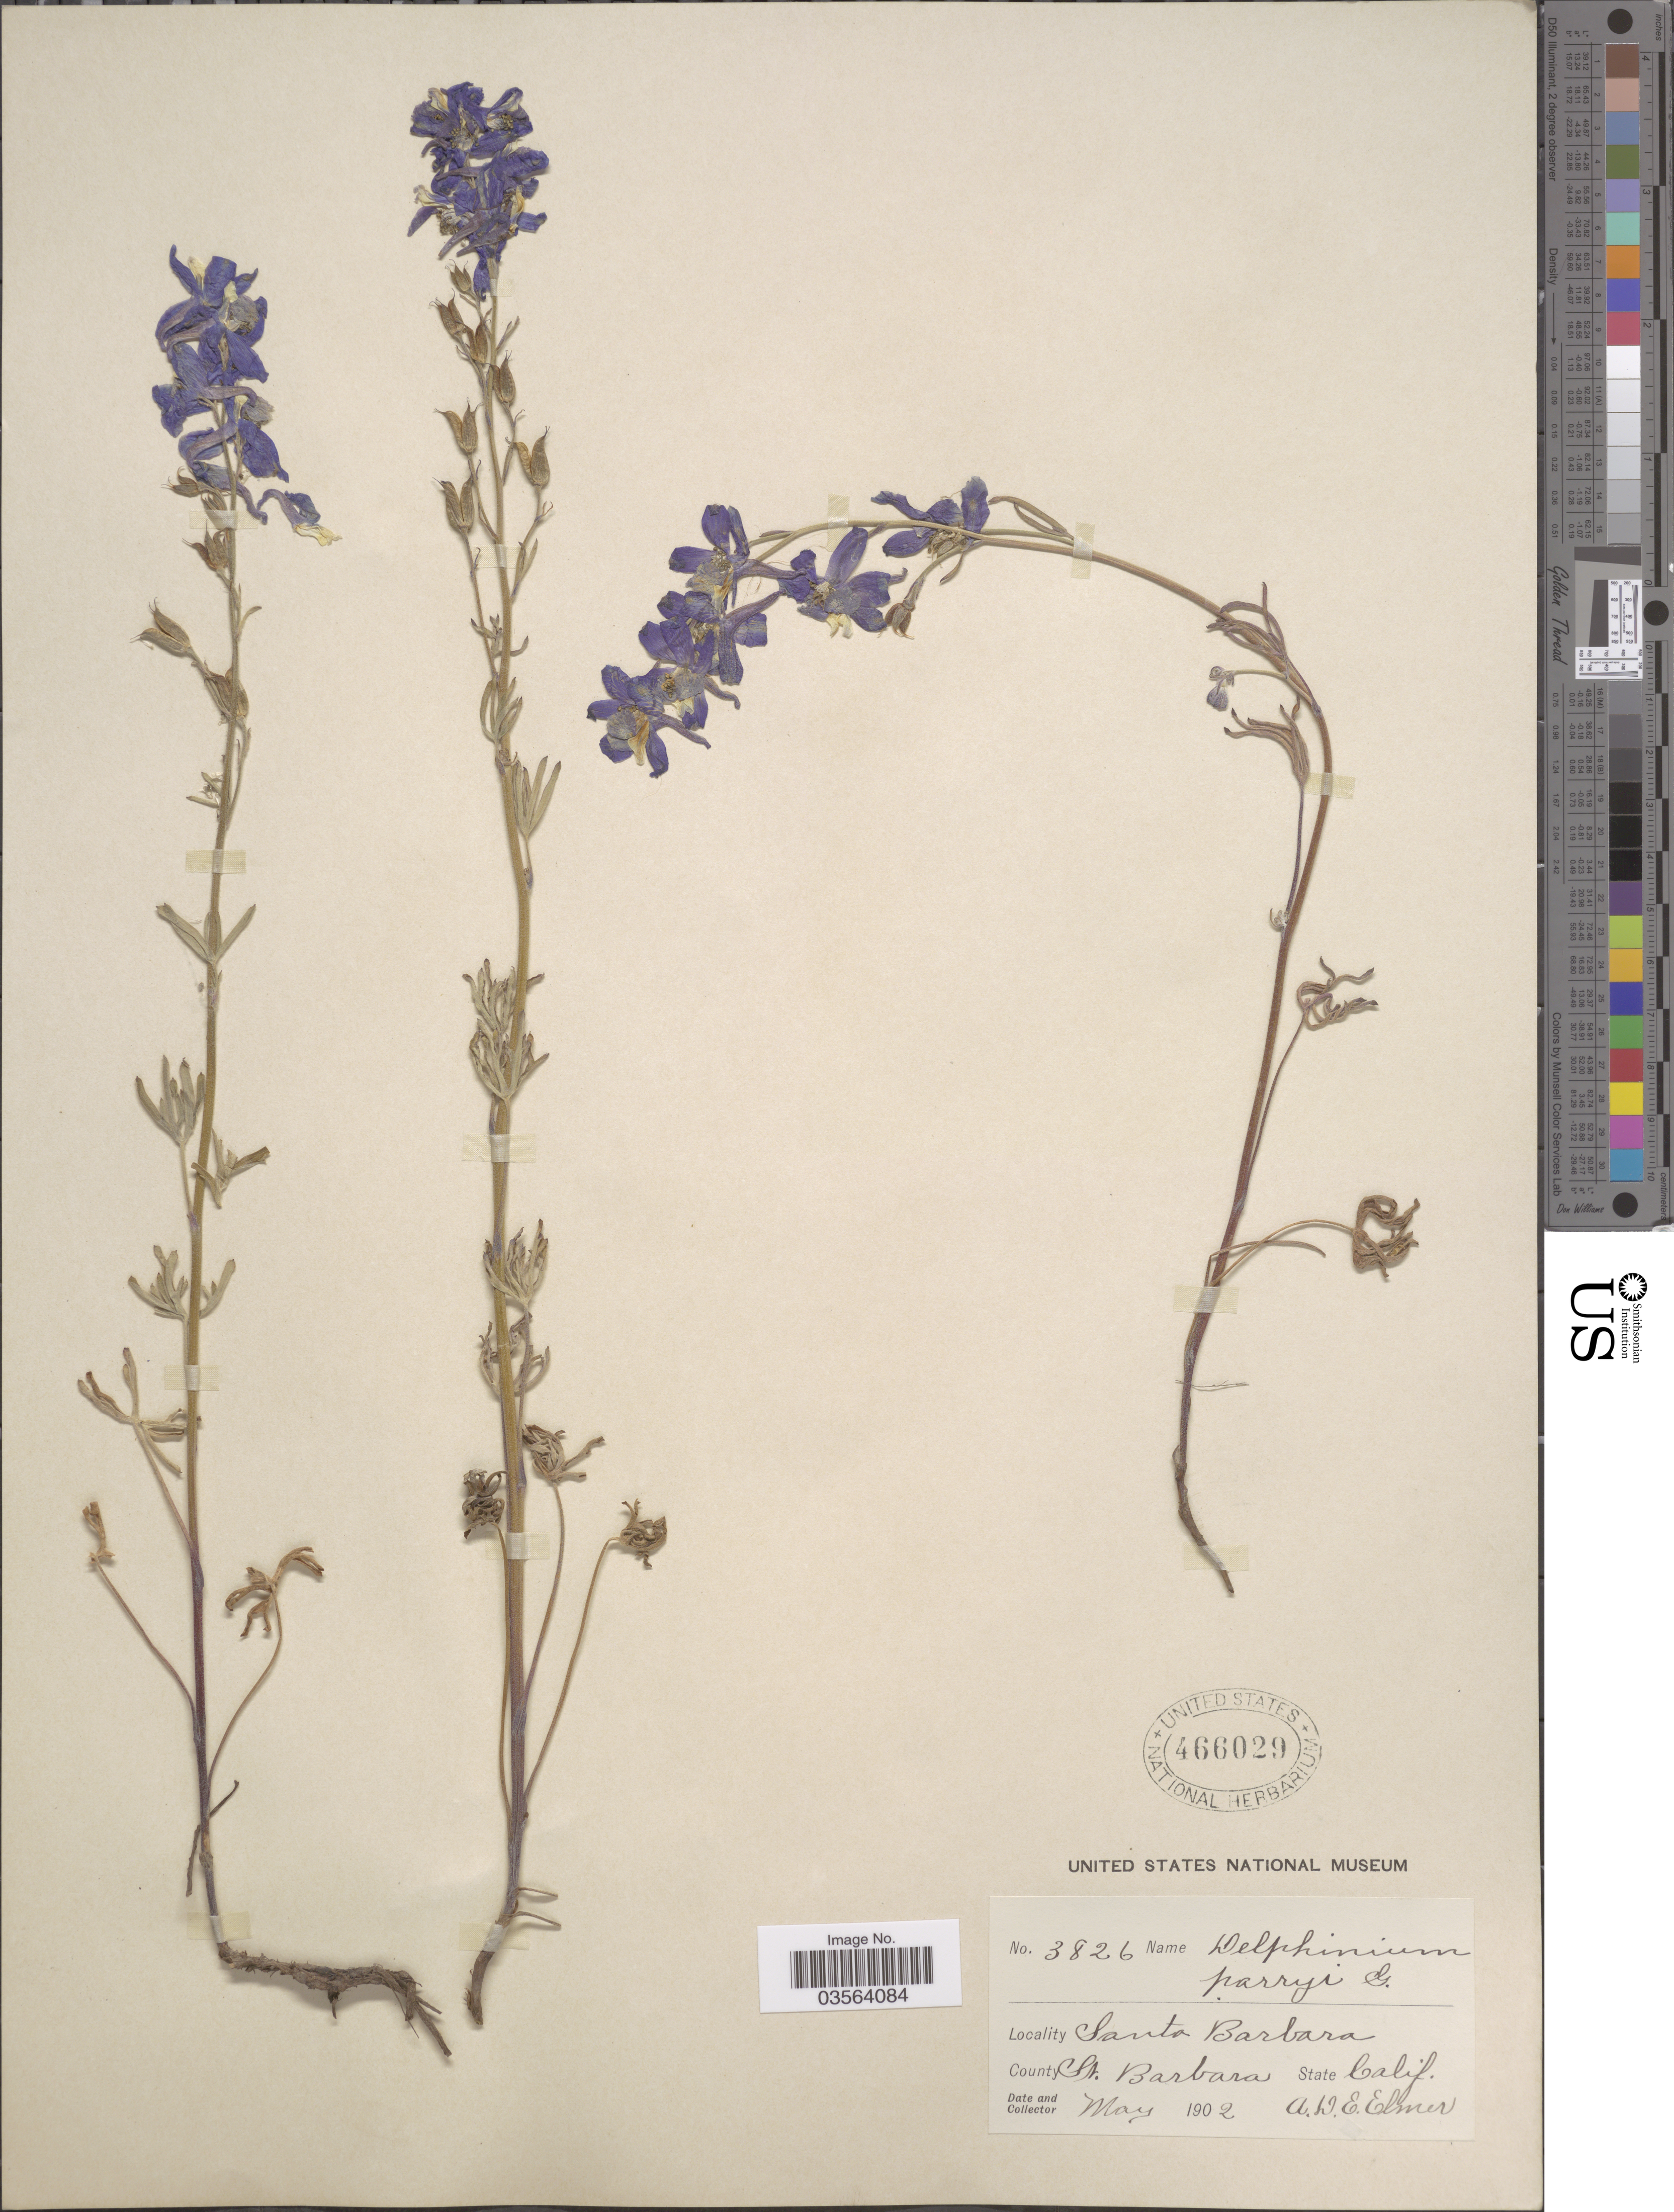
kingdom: Plantae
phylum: Tracheophyta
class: Magnoliopsida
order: Ranunculales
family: Ranunculaceae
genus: Delphinium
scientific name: Delphinium parryi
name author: A. Gray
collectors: A. D. E. Elmer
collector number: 3826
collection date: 1902-05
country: United States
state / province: California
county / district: Santa Barbara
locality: Santa Barbara. County St. Barbara.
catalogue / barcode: US 466029